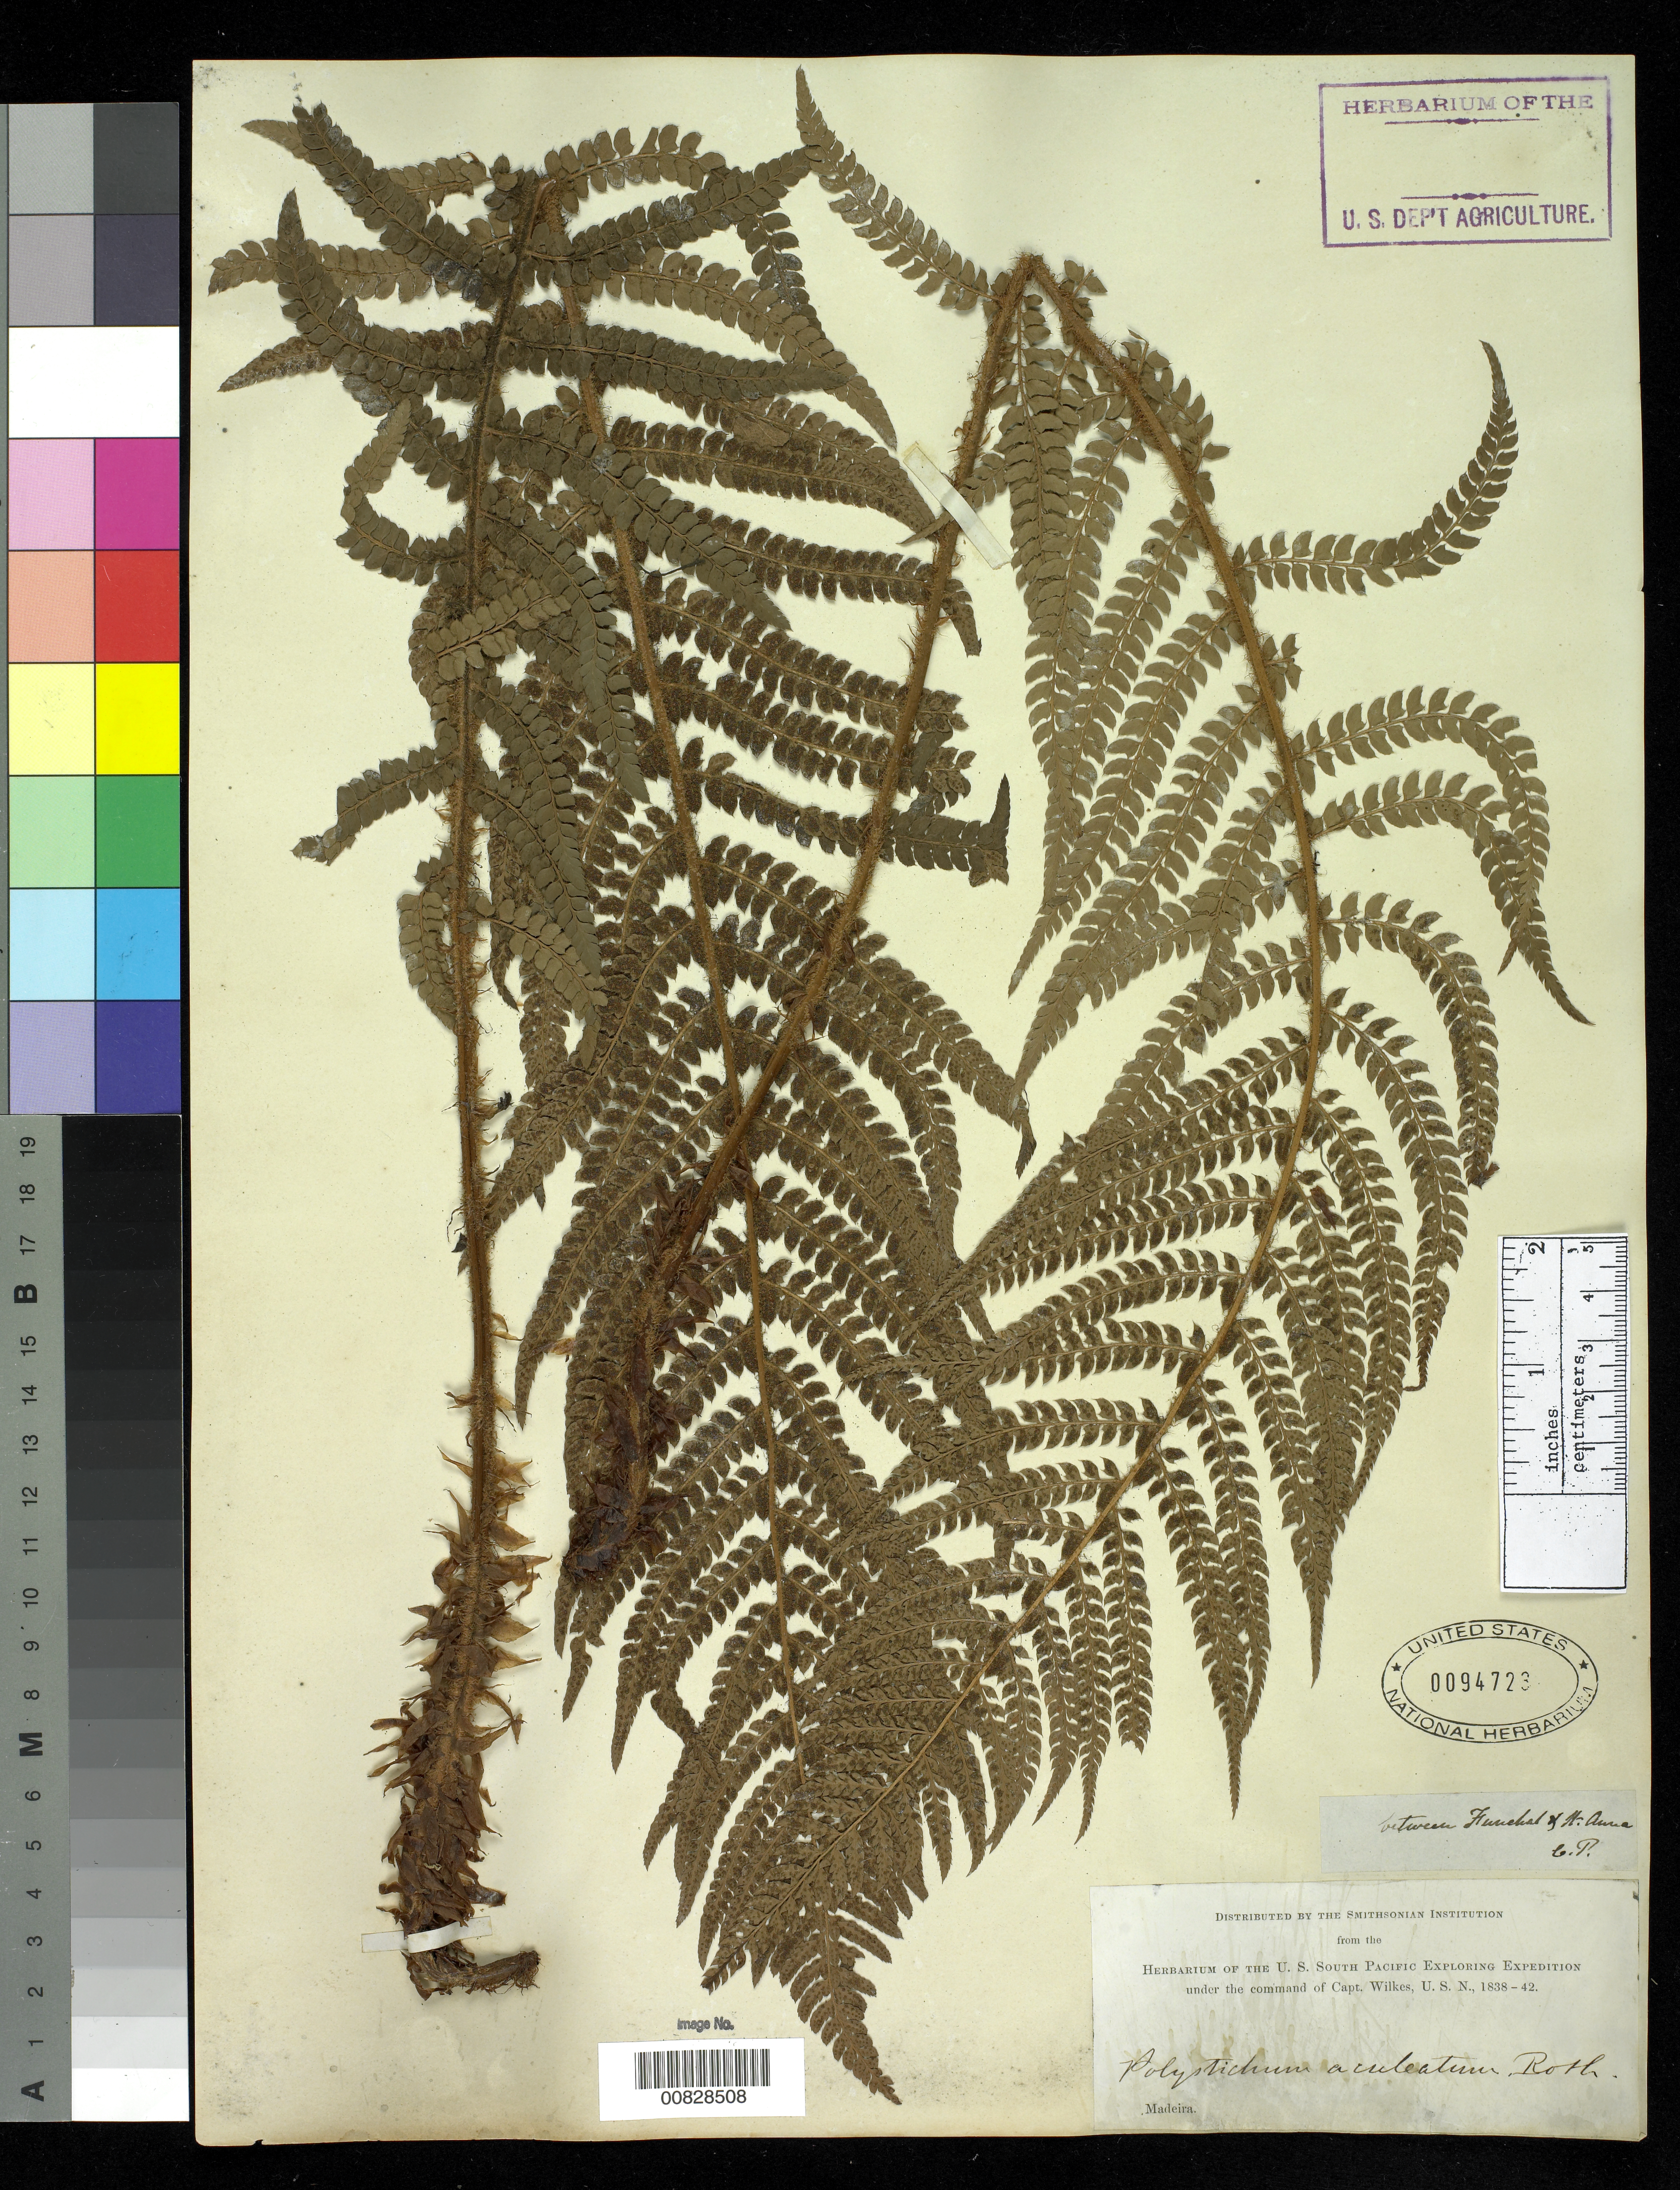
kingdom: Plantae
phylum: Tracheophyta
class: Polypodiopsida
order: Polypodiales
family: Dryopteridaceae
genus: Polystichum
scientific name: Polystichum setiferum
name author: (Forssk.) Moore ex Woynar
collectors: Wilkes Explor. Exped.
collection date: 1838/1842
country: Portugal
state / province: Madeira (Aut. Reg.)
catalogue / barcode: US 94723